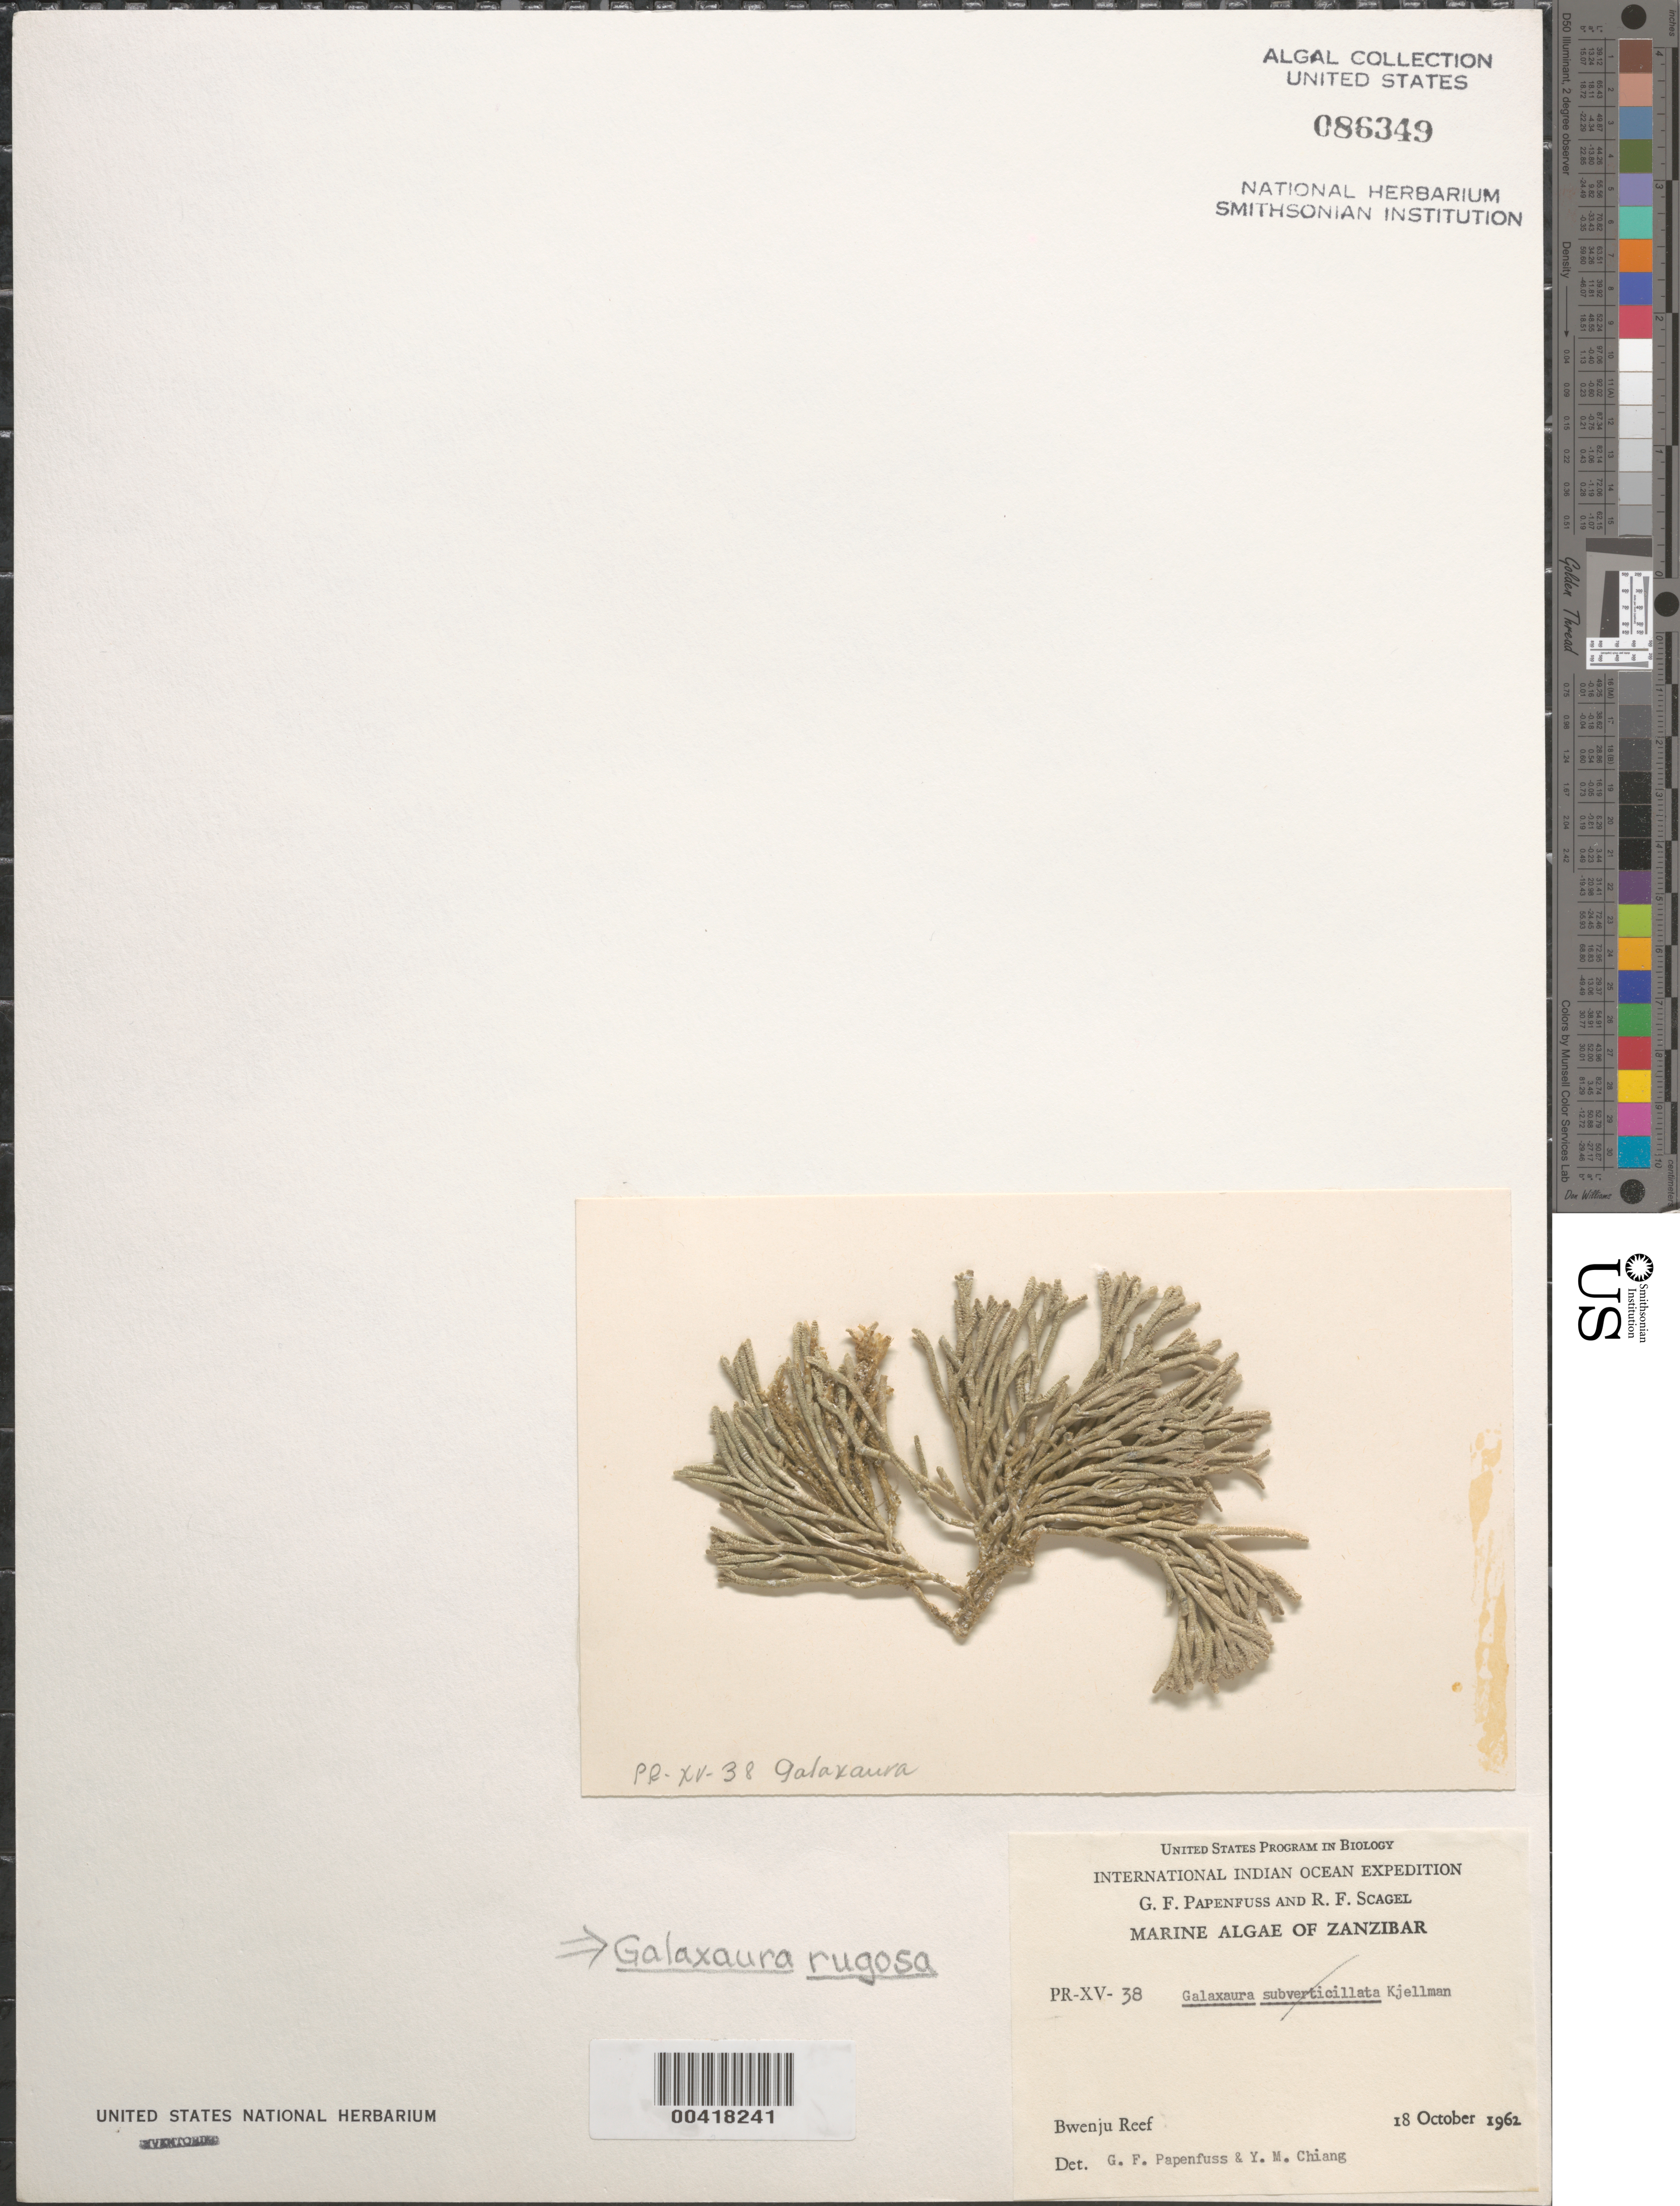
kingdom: Plantae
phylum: Rhodophyta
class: Florideophyceae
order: Nemaliales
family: Galaxauraceae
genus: Galaxaura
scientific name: Galaxaura rugosa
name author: (Ellis & Sol.) J.V.Lamouroux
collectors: G. Papenfuss & R. F. Scagel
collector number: PR-XV-38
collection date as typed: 18 Oct 1962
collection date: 1962-10-18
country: Tanzania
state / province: Zanzibar Central/South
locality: Bwenju Reef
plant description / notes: International Indian Ocean Expedition, 1962, as Galaxaura subverticillata Kjellman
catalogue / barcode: US 86349